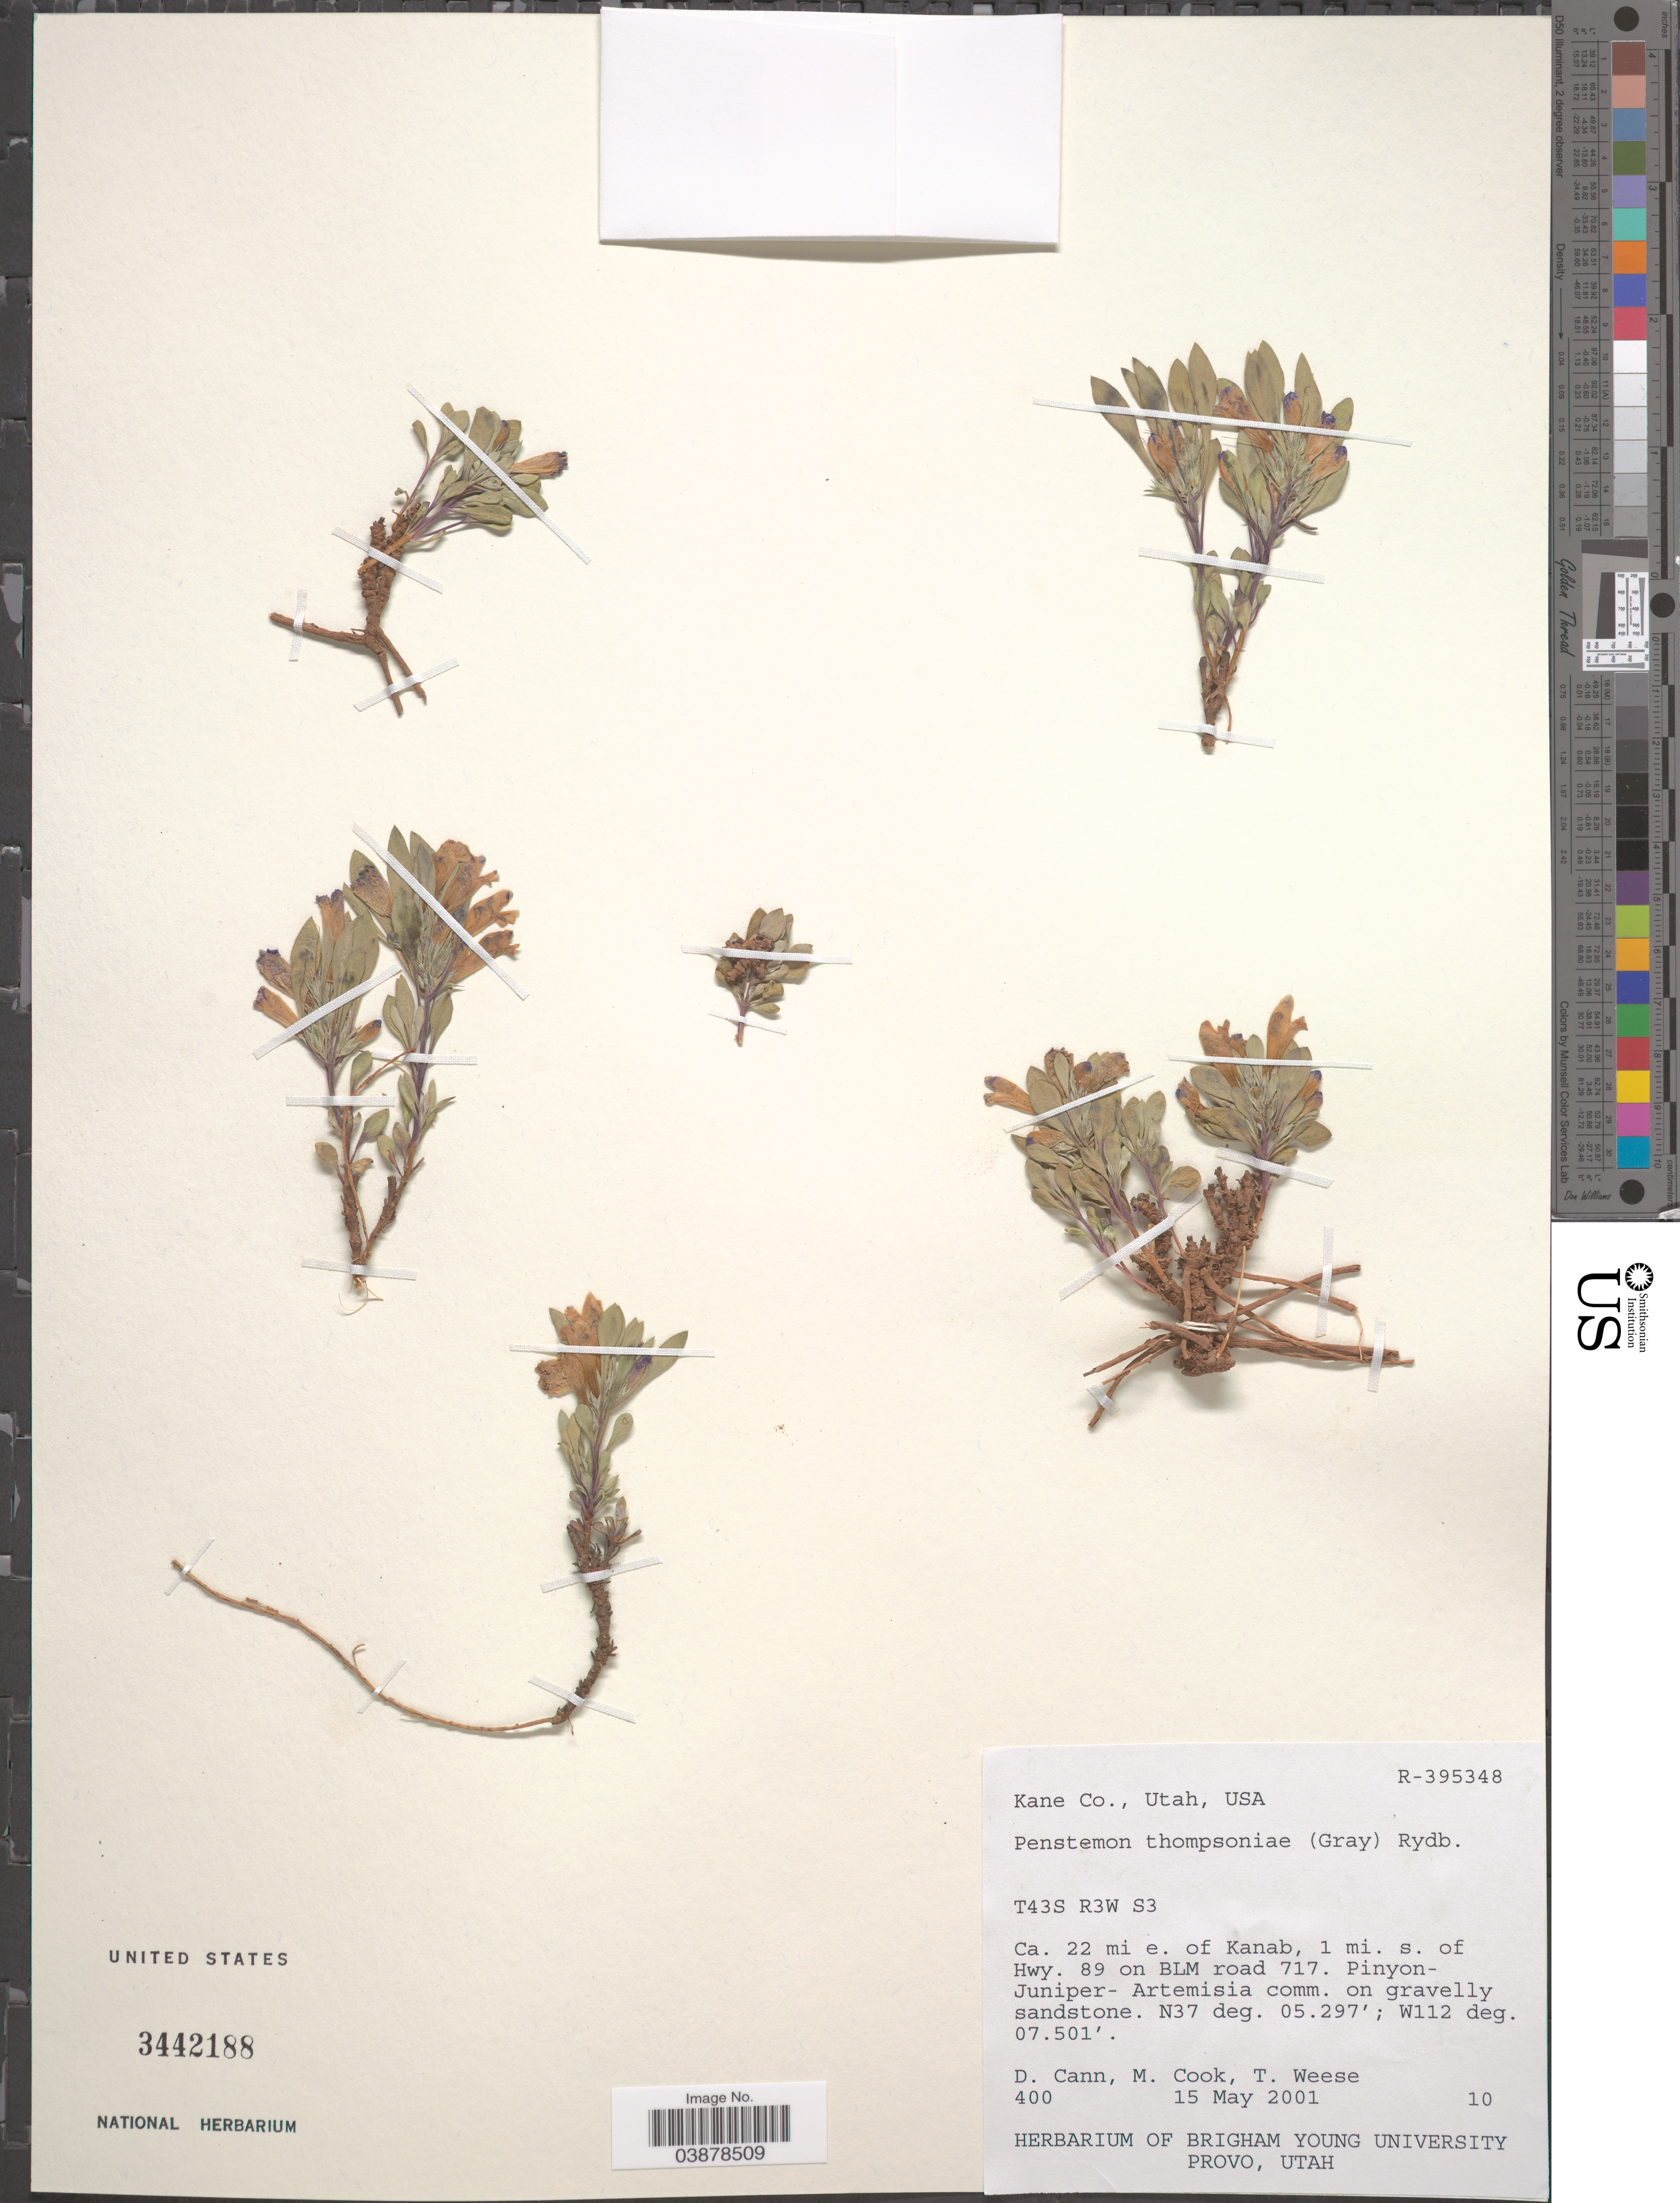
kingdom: Plantae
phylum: Tracheophyta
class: Magnoliopsida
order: Lamiales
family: Plantaginaceae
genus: Penstemon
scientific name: Penstemon thompsonaie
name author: (A. Gray) Rydb.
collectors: D. Cann, M. S. Cook & T. Weese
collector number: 400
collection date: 2001-05-15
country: United States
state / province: Utah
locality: Kane Co. T43S R3W S3. Ca. 22 mi e. of Kanab, 1 mi. s. of Hwy. 89 on BLM road 717.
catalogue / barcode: US 3442188